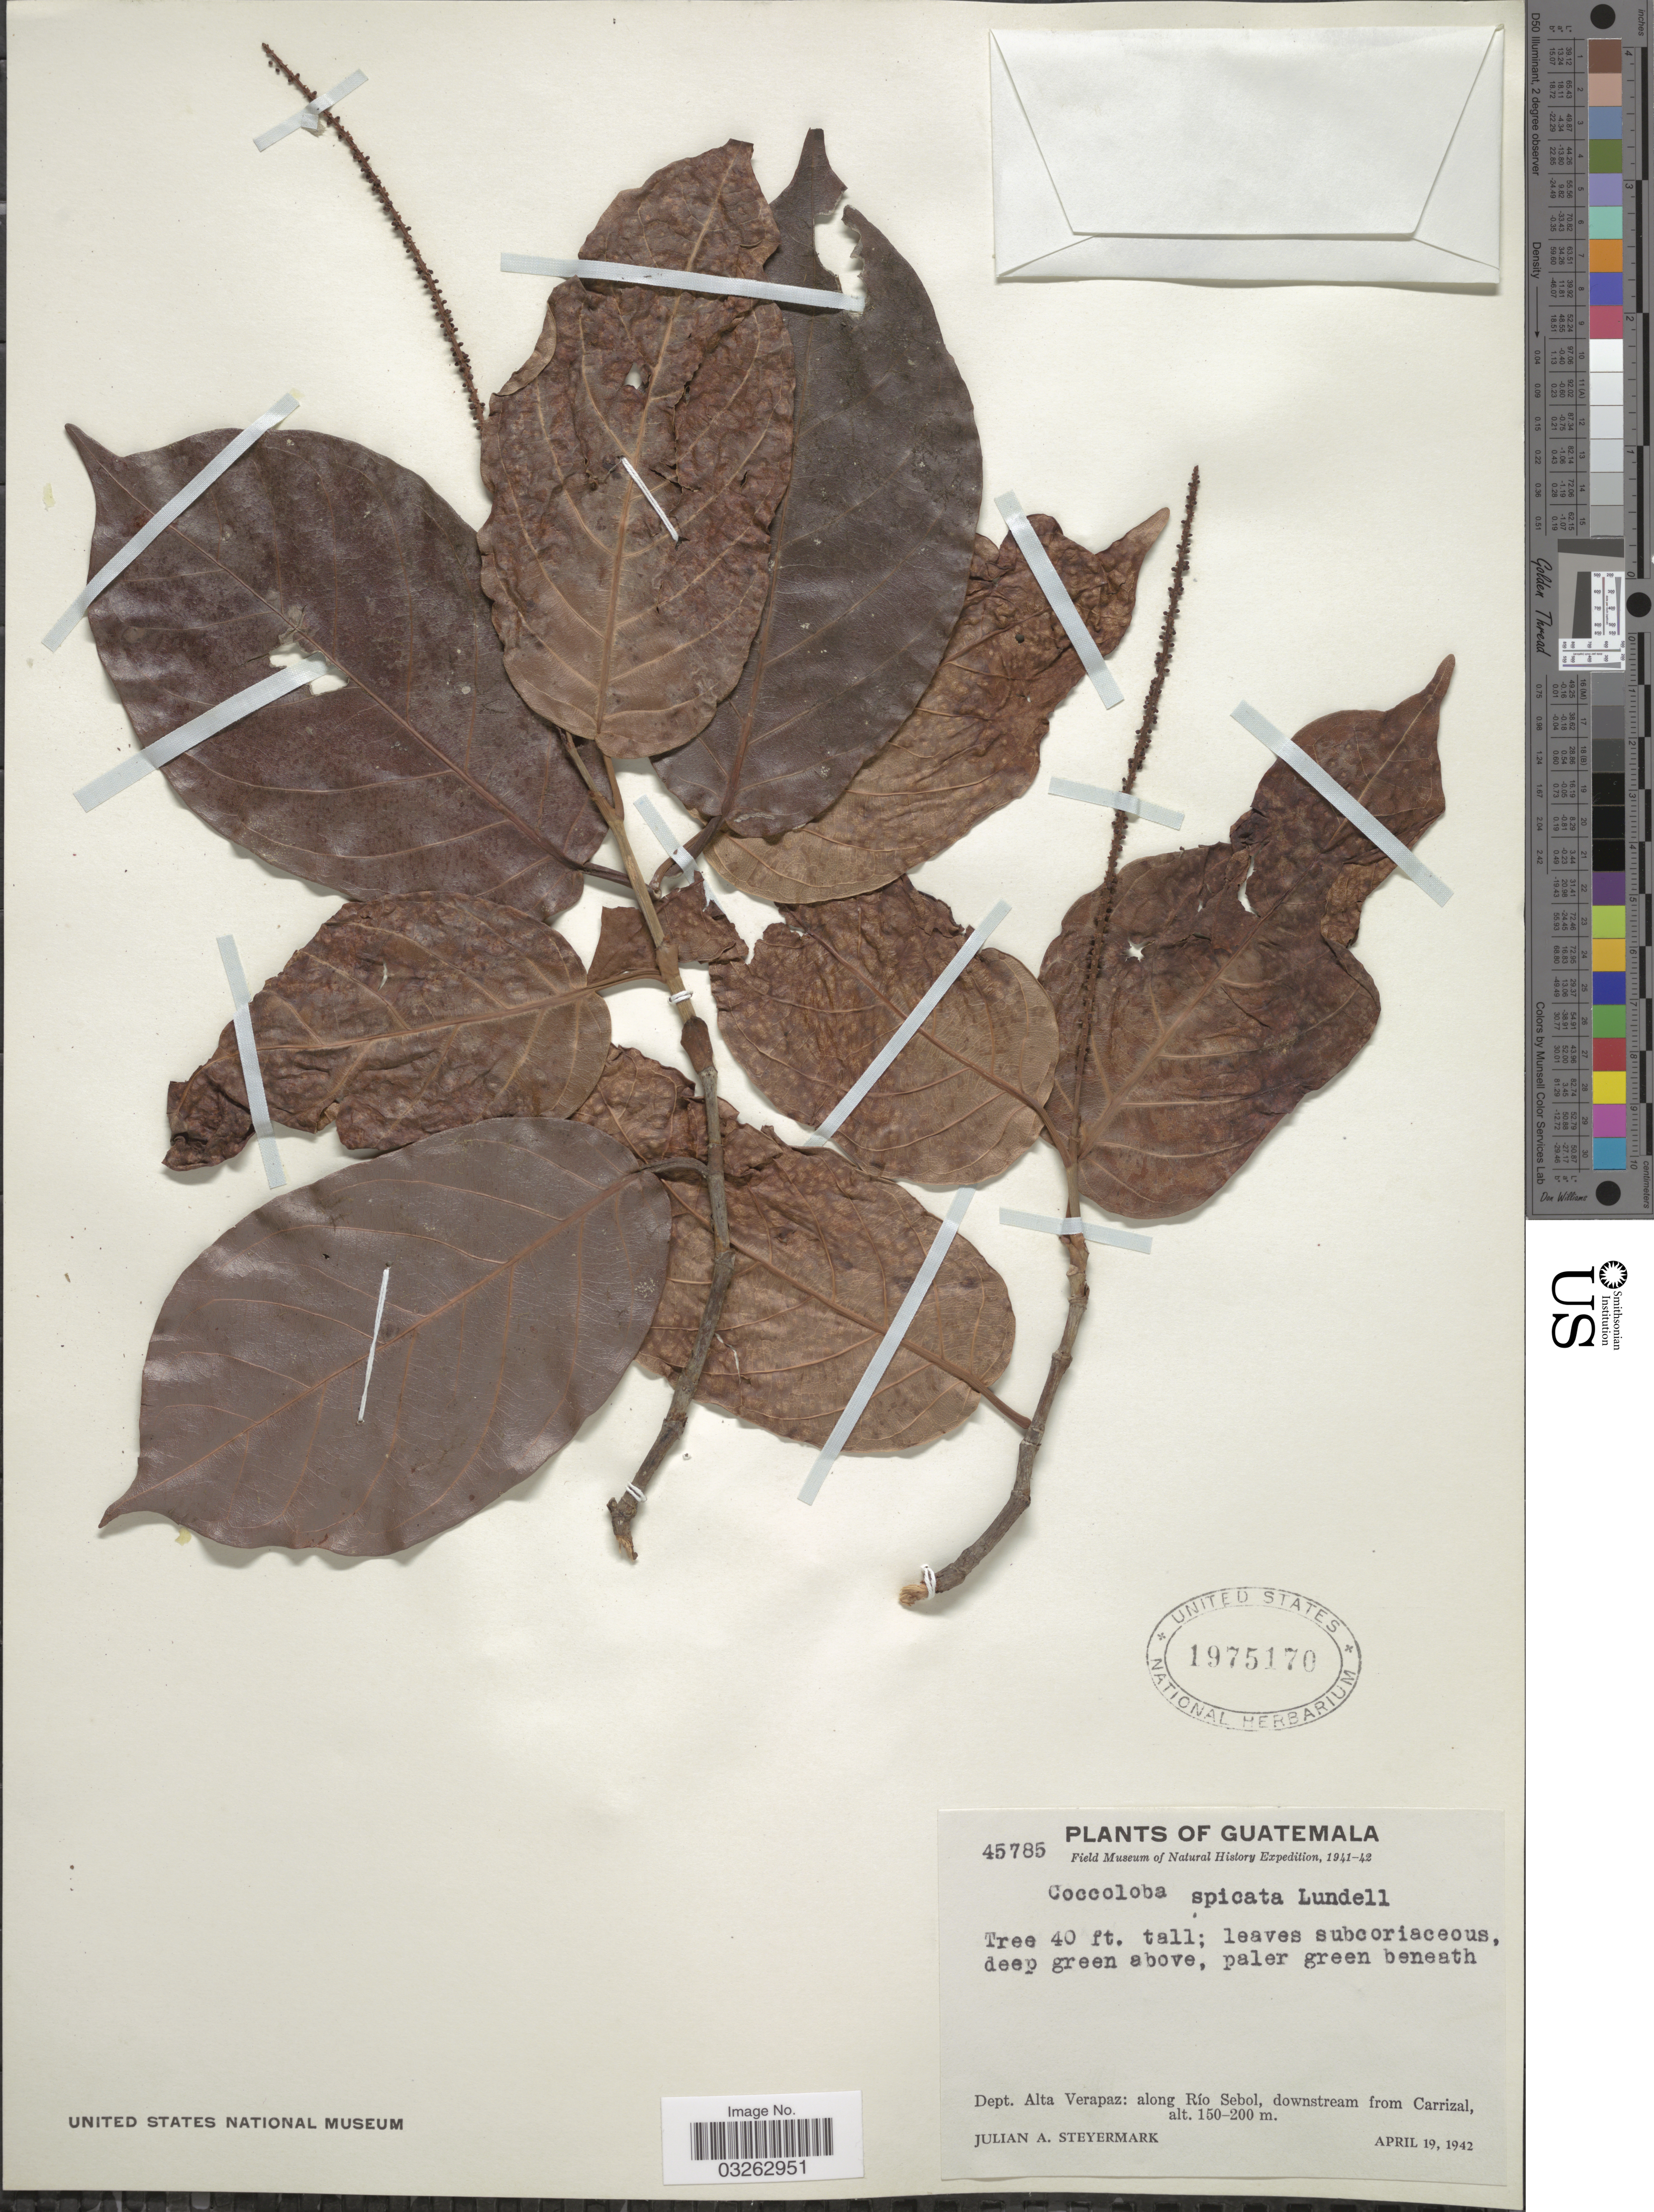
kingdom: Plantae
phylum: Tracheophyta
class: Magnoliopsida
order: Caryophyllales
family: Polygonaceae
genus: Coccoloba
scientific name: Coccoloba spicata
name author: Lundell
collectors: J. Steyermark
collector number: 45785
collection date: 1942-04-19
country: Guatemala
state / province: Alta Verapaz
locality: Dept. Alta Verapaz: along Río Sebol, downstream from Carrizal.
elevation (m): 150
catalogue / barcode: US 1975170